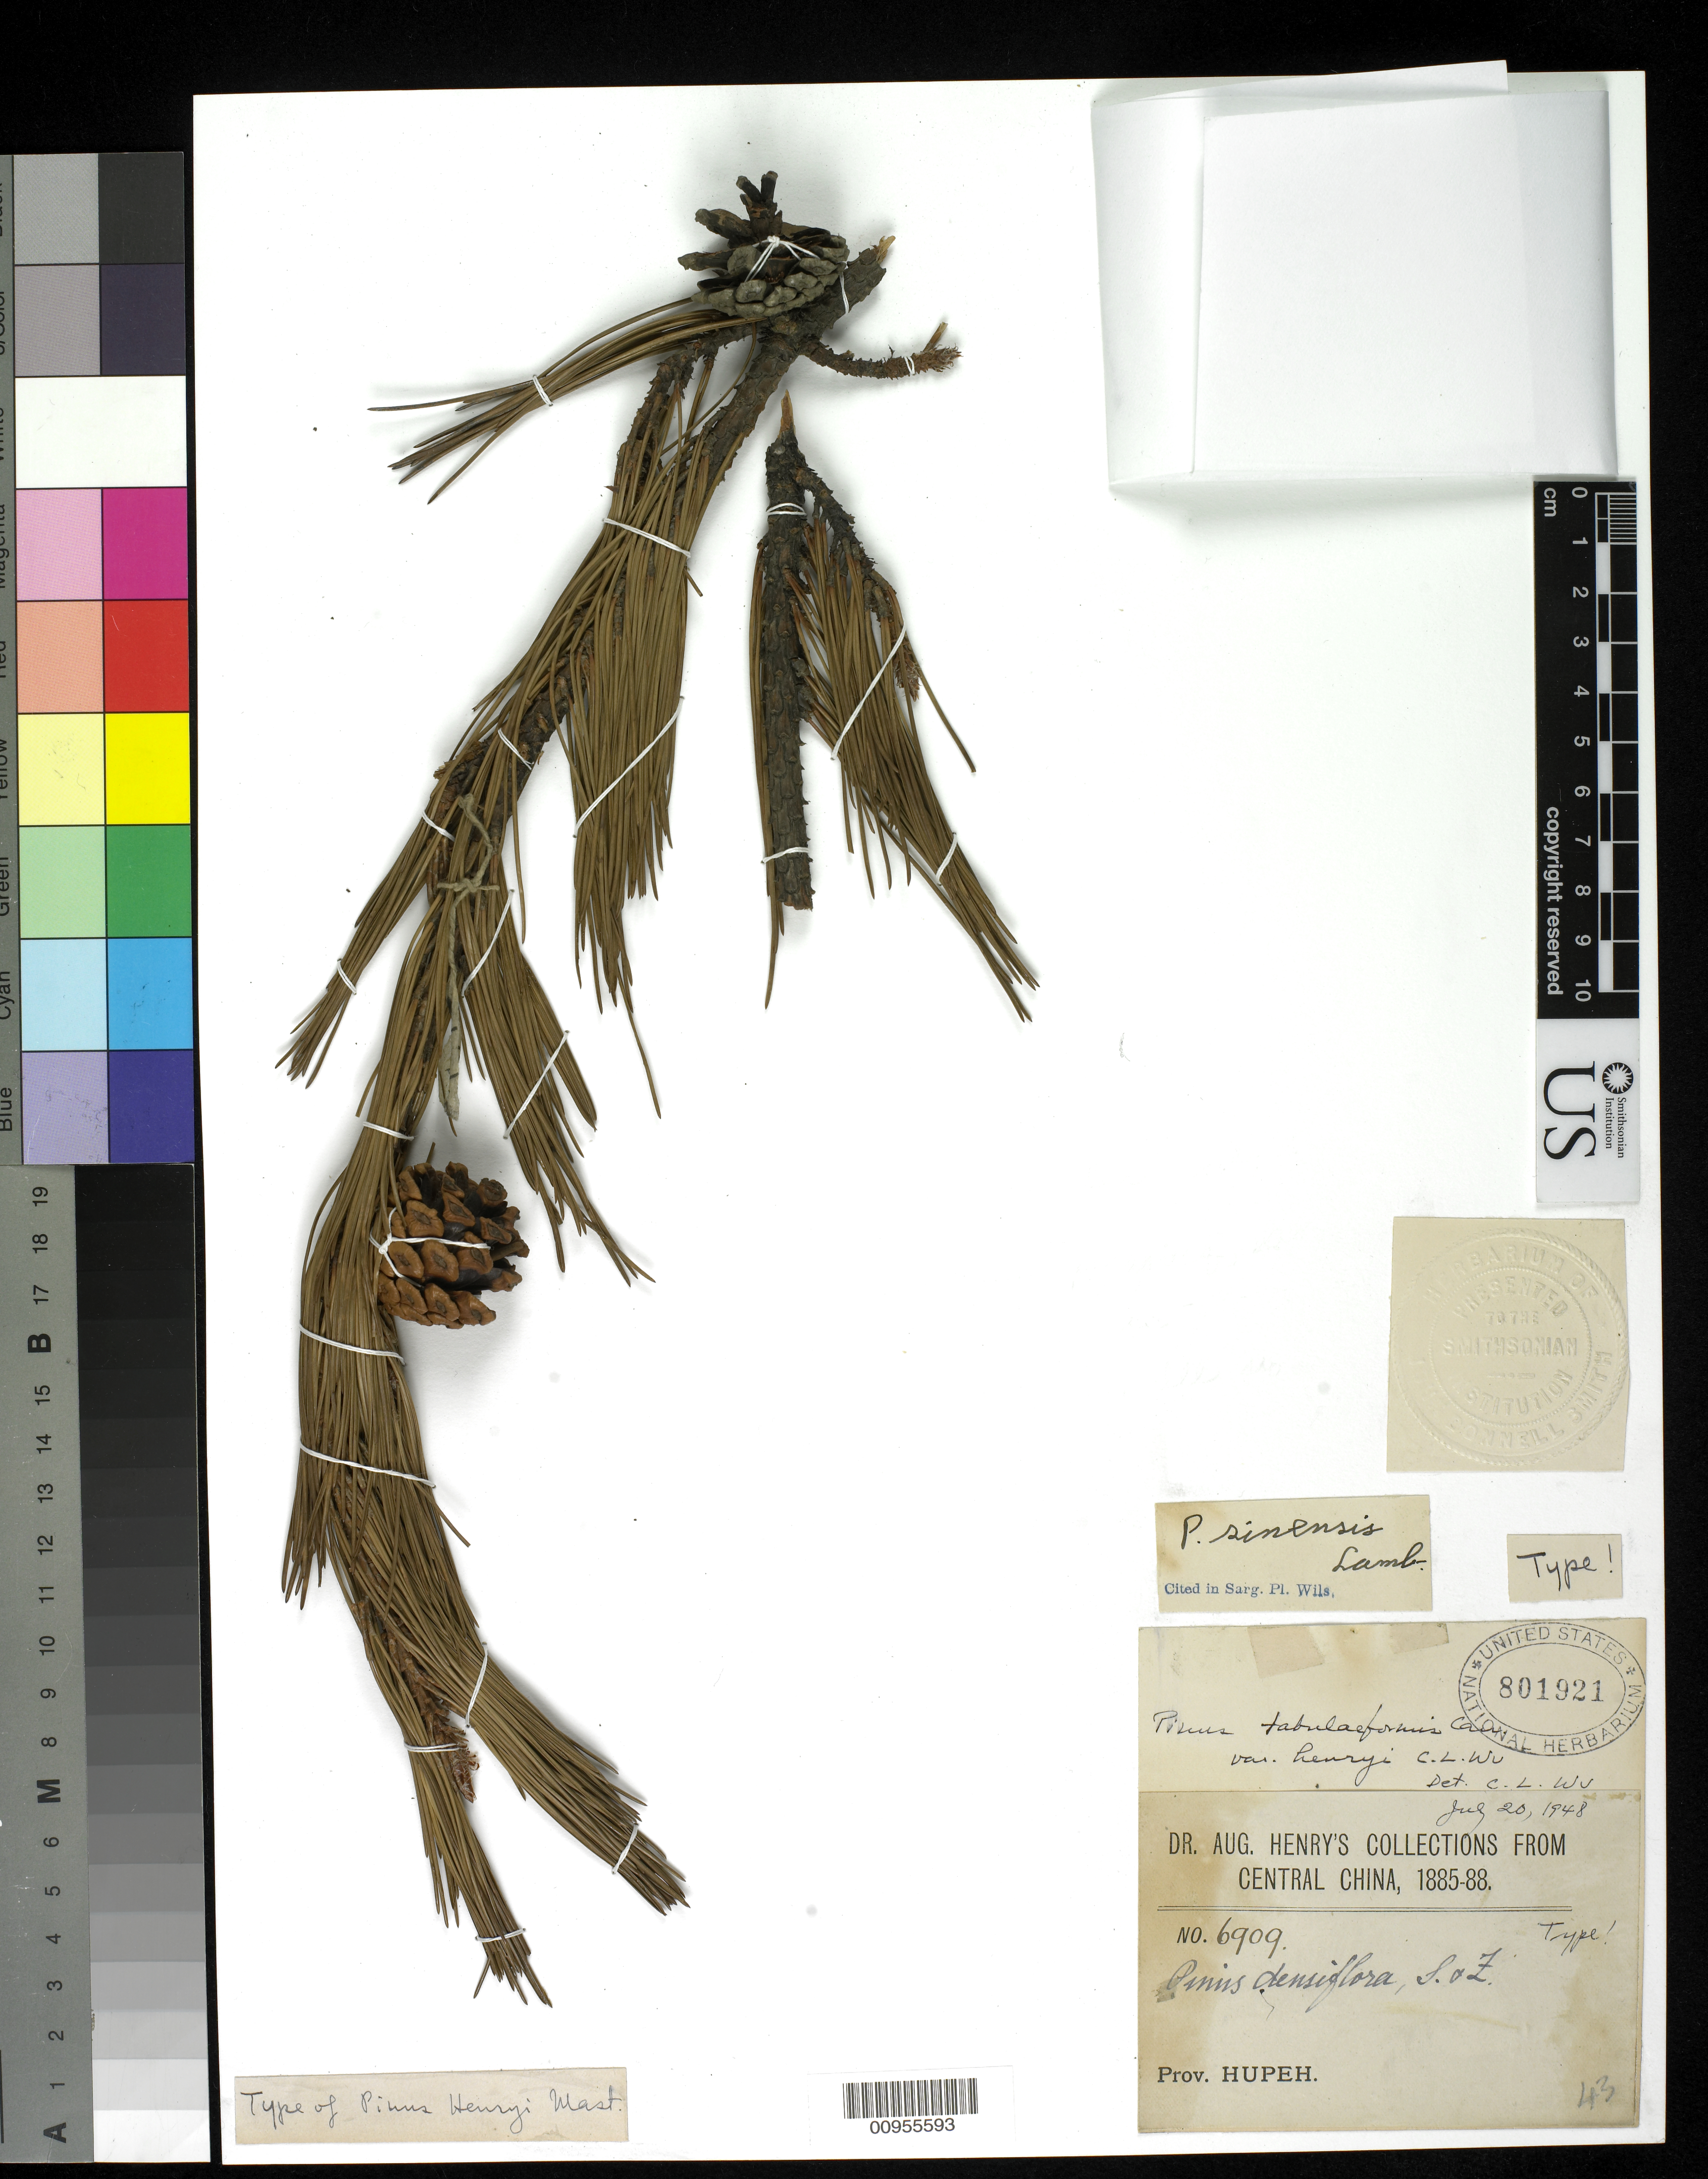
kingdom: Plantae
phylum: Tracheophyta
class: Pinopsida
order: Pinales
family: Pinaceae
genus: Pinus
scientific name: Pinus henryi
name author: Mast.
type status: Isotype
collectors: A. Henry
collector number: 6909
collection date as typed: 1885 to -- --- 1888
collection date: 1885/1888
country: China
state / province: Hubei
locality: Prov. Hupeh. [Protologue, "Hupeh: Fang"]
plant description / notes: Specimen ex herb. John Donnell Smith.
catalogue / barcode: US 801921